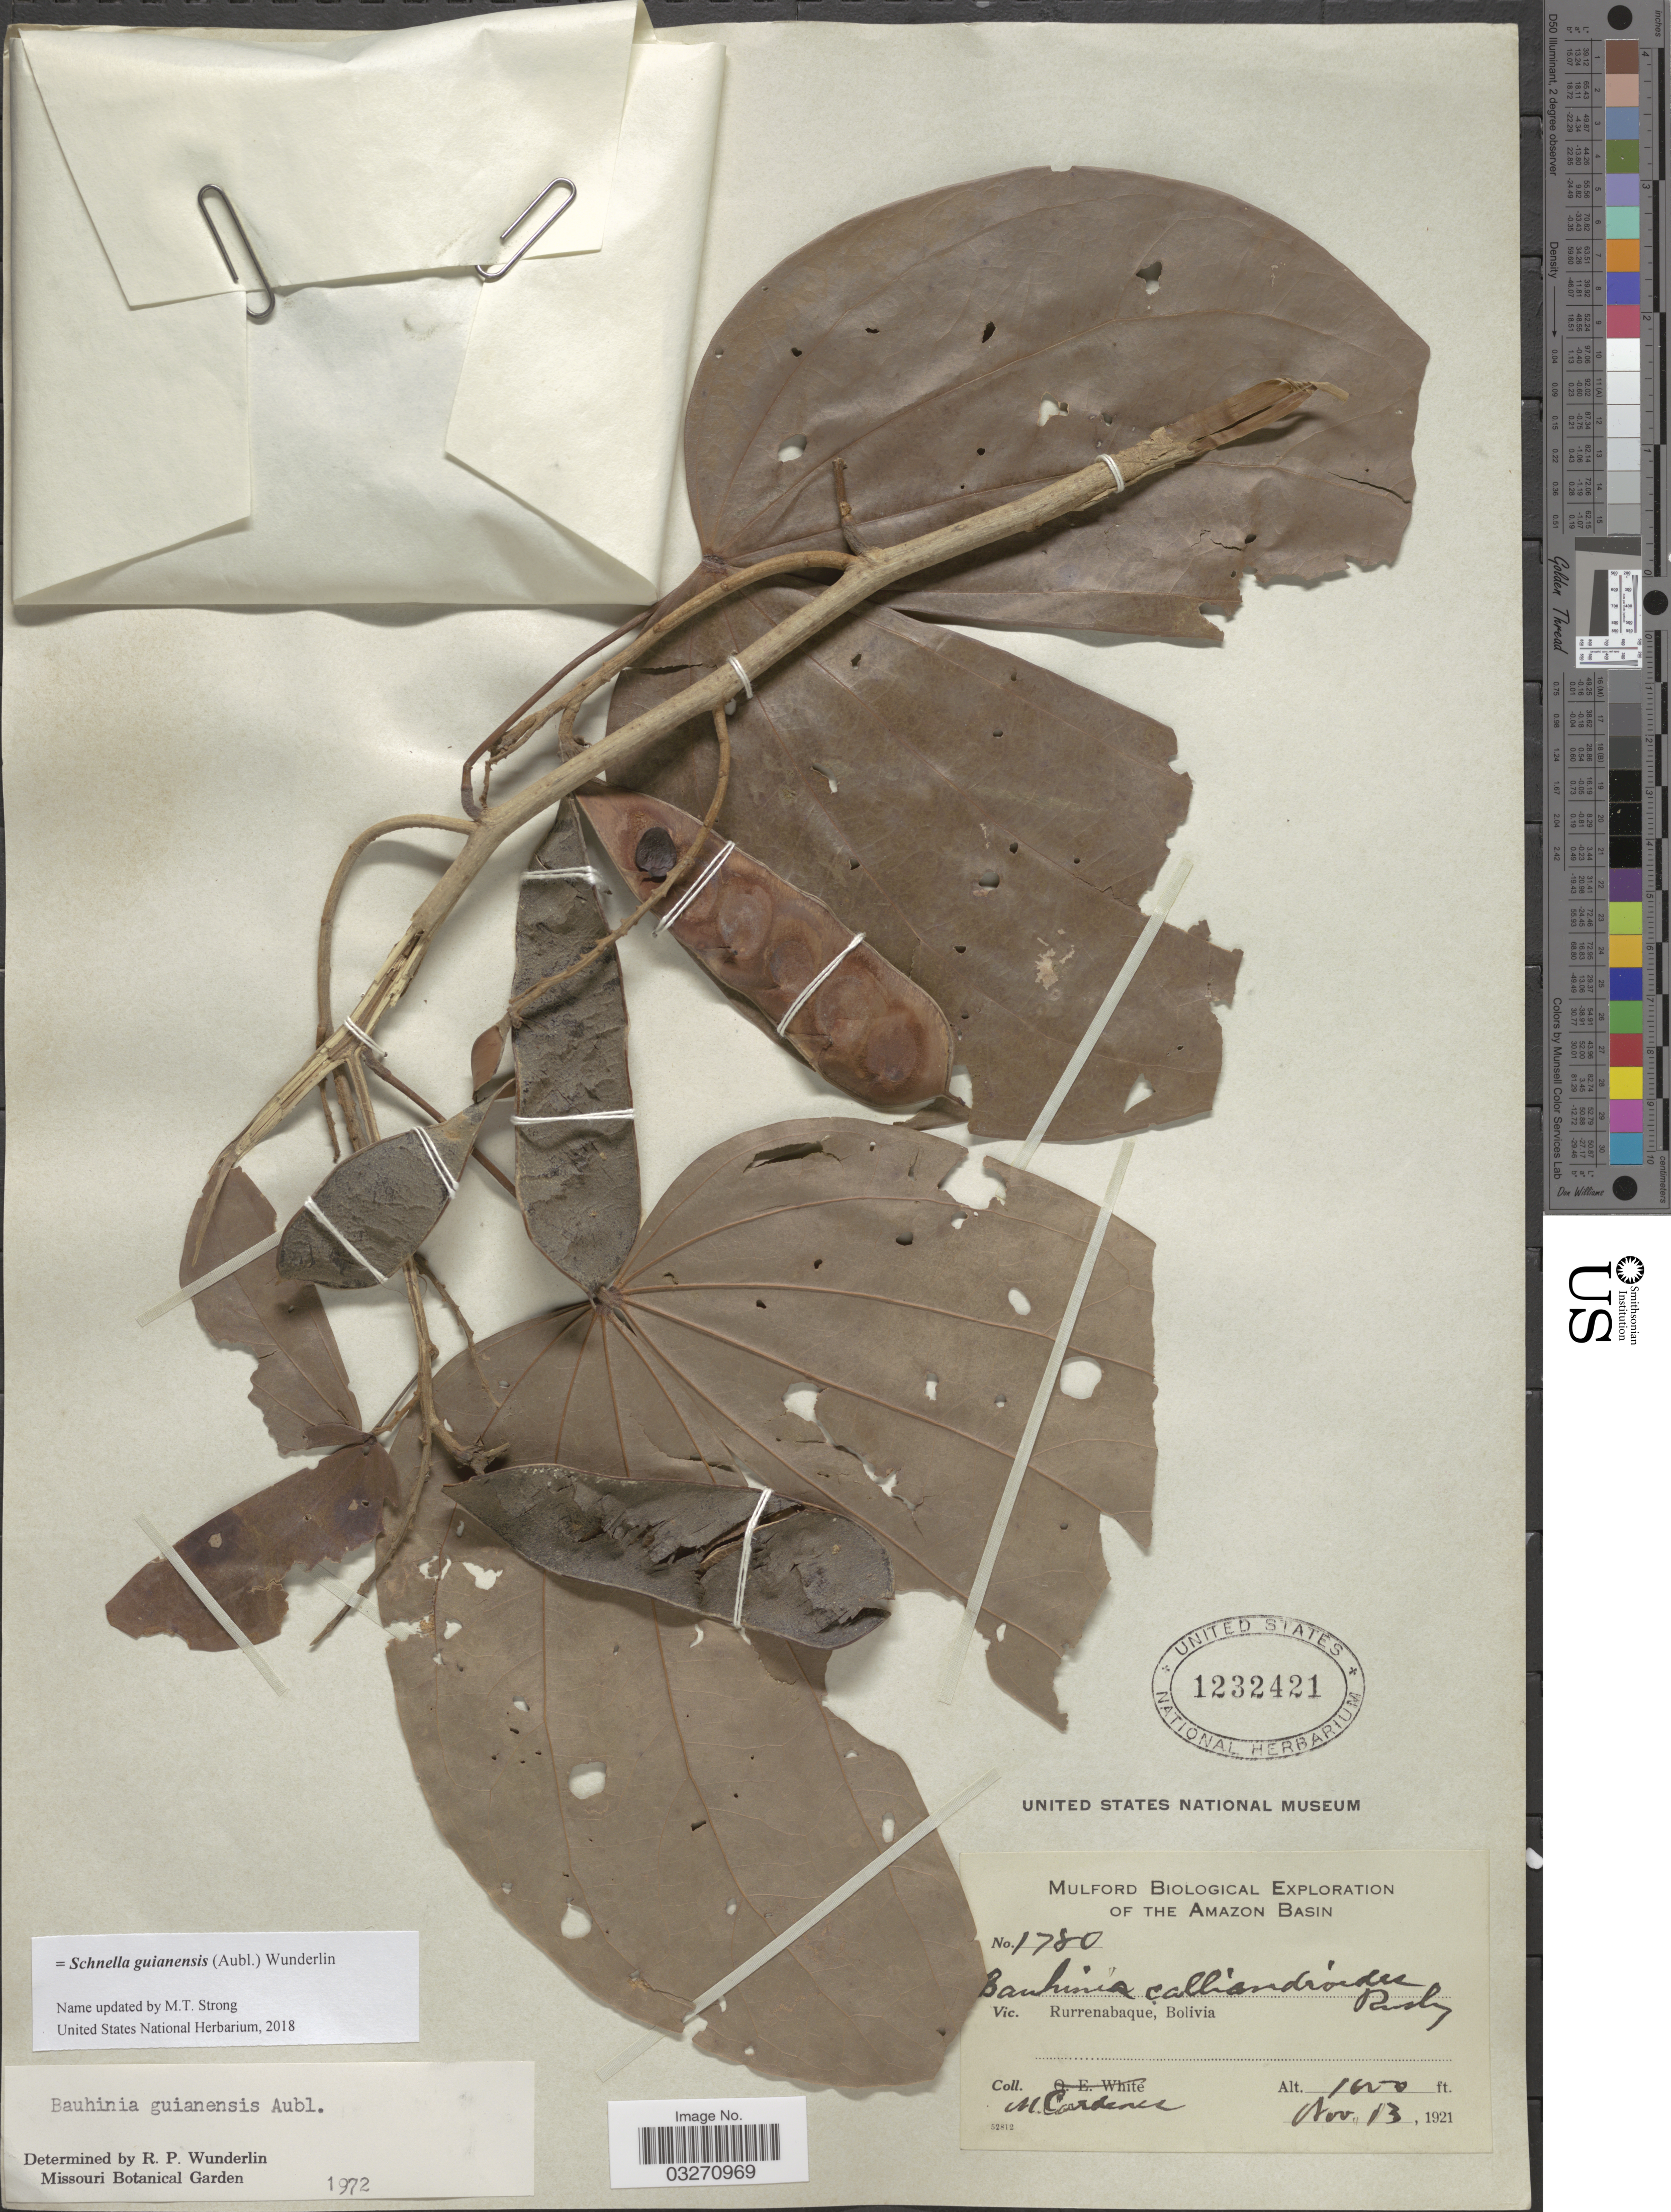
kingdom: Plantae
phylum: Tracheophyta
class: Magnoliopsida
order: Fabales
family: Fabaceae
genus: Schnella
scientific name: Schnella guianensis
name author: (Aubl.) Wunderlin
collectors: M. Cárdenas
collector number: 1780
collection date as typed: Nov. 13, 1921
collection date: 1921-11-13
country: Bolivia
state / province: Beni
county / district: José Ballivián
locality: Rurrenabaque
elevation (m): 305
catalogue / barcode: US 1232421